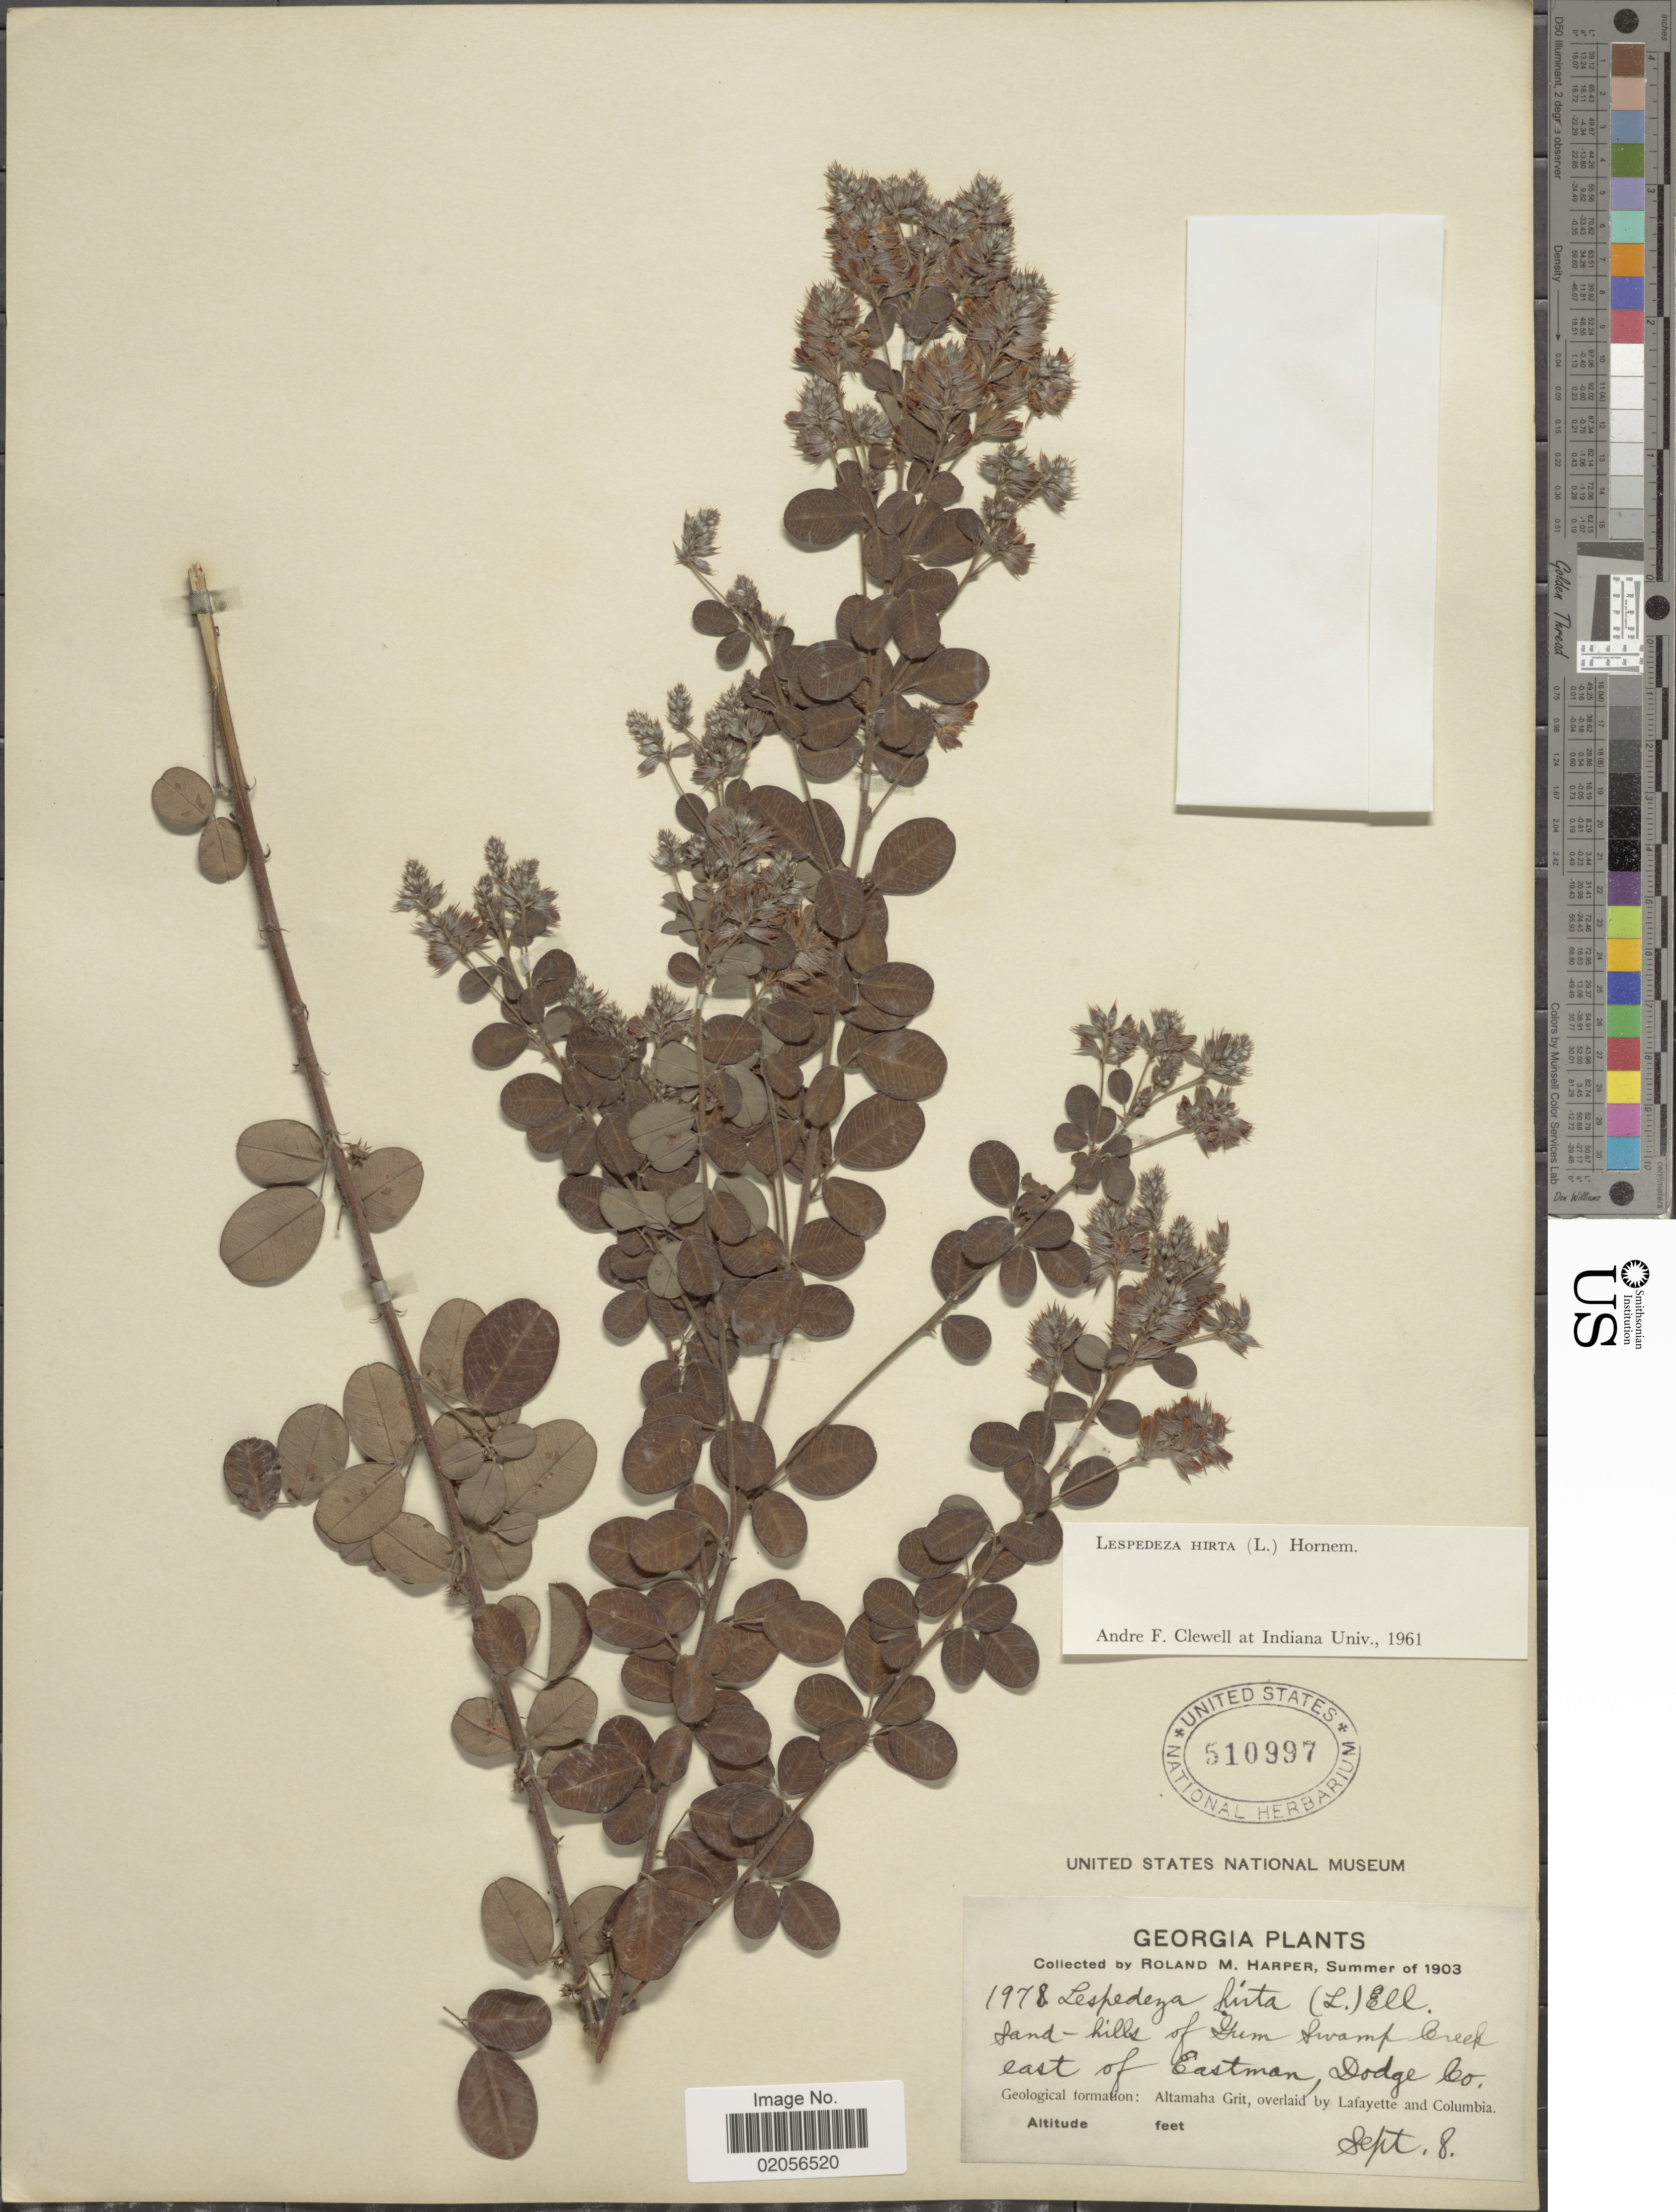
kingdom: Plantae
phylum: Tracheophyta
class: Magnoliopsida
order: Fabales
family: Fabaceae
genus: Lespedeza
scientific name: Lespedeza hirta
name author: (L.) Hornem.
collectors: R. M. Harper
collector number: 1978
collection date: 1903-09-08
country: United States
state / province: Georgia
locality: Sand-hills of Gum Swamp Creek east of Eastman, Dodge Co, Geological formation: Altamaha Grit, overlaid by Lafayette and Columbia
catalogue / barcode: US 510997